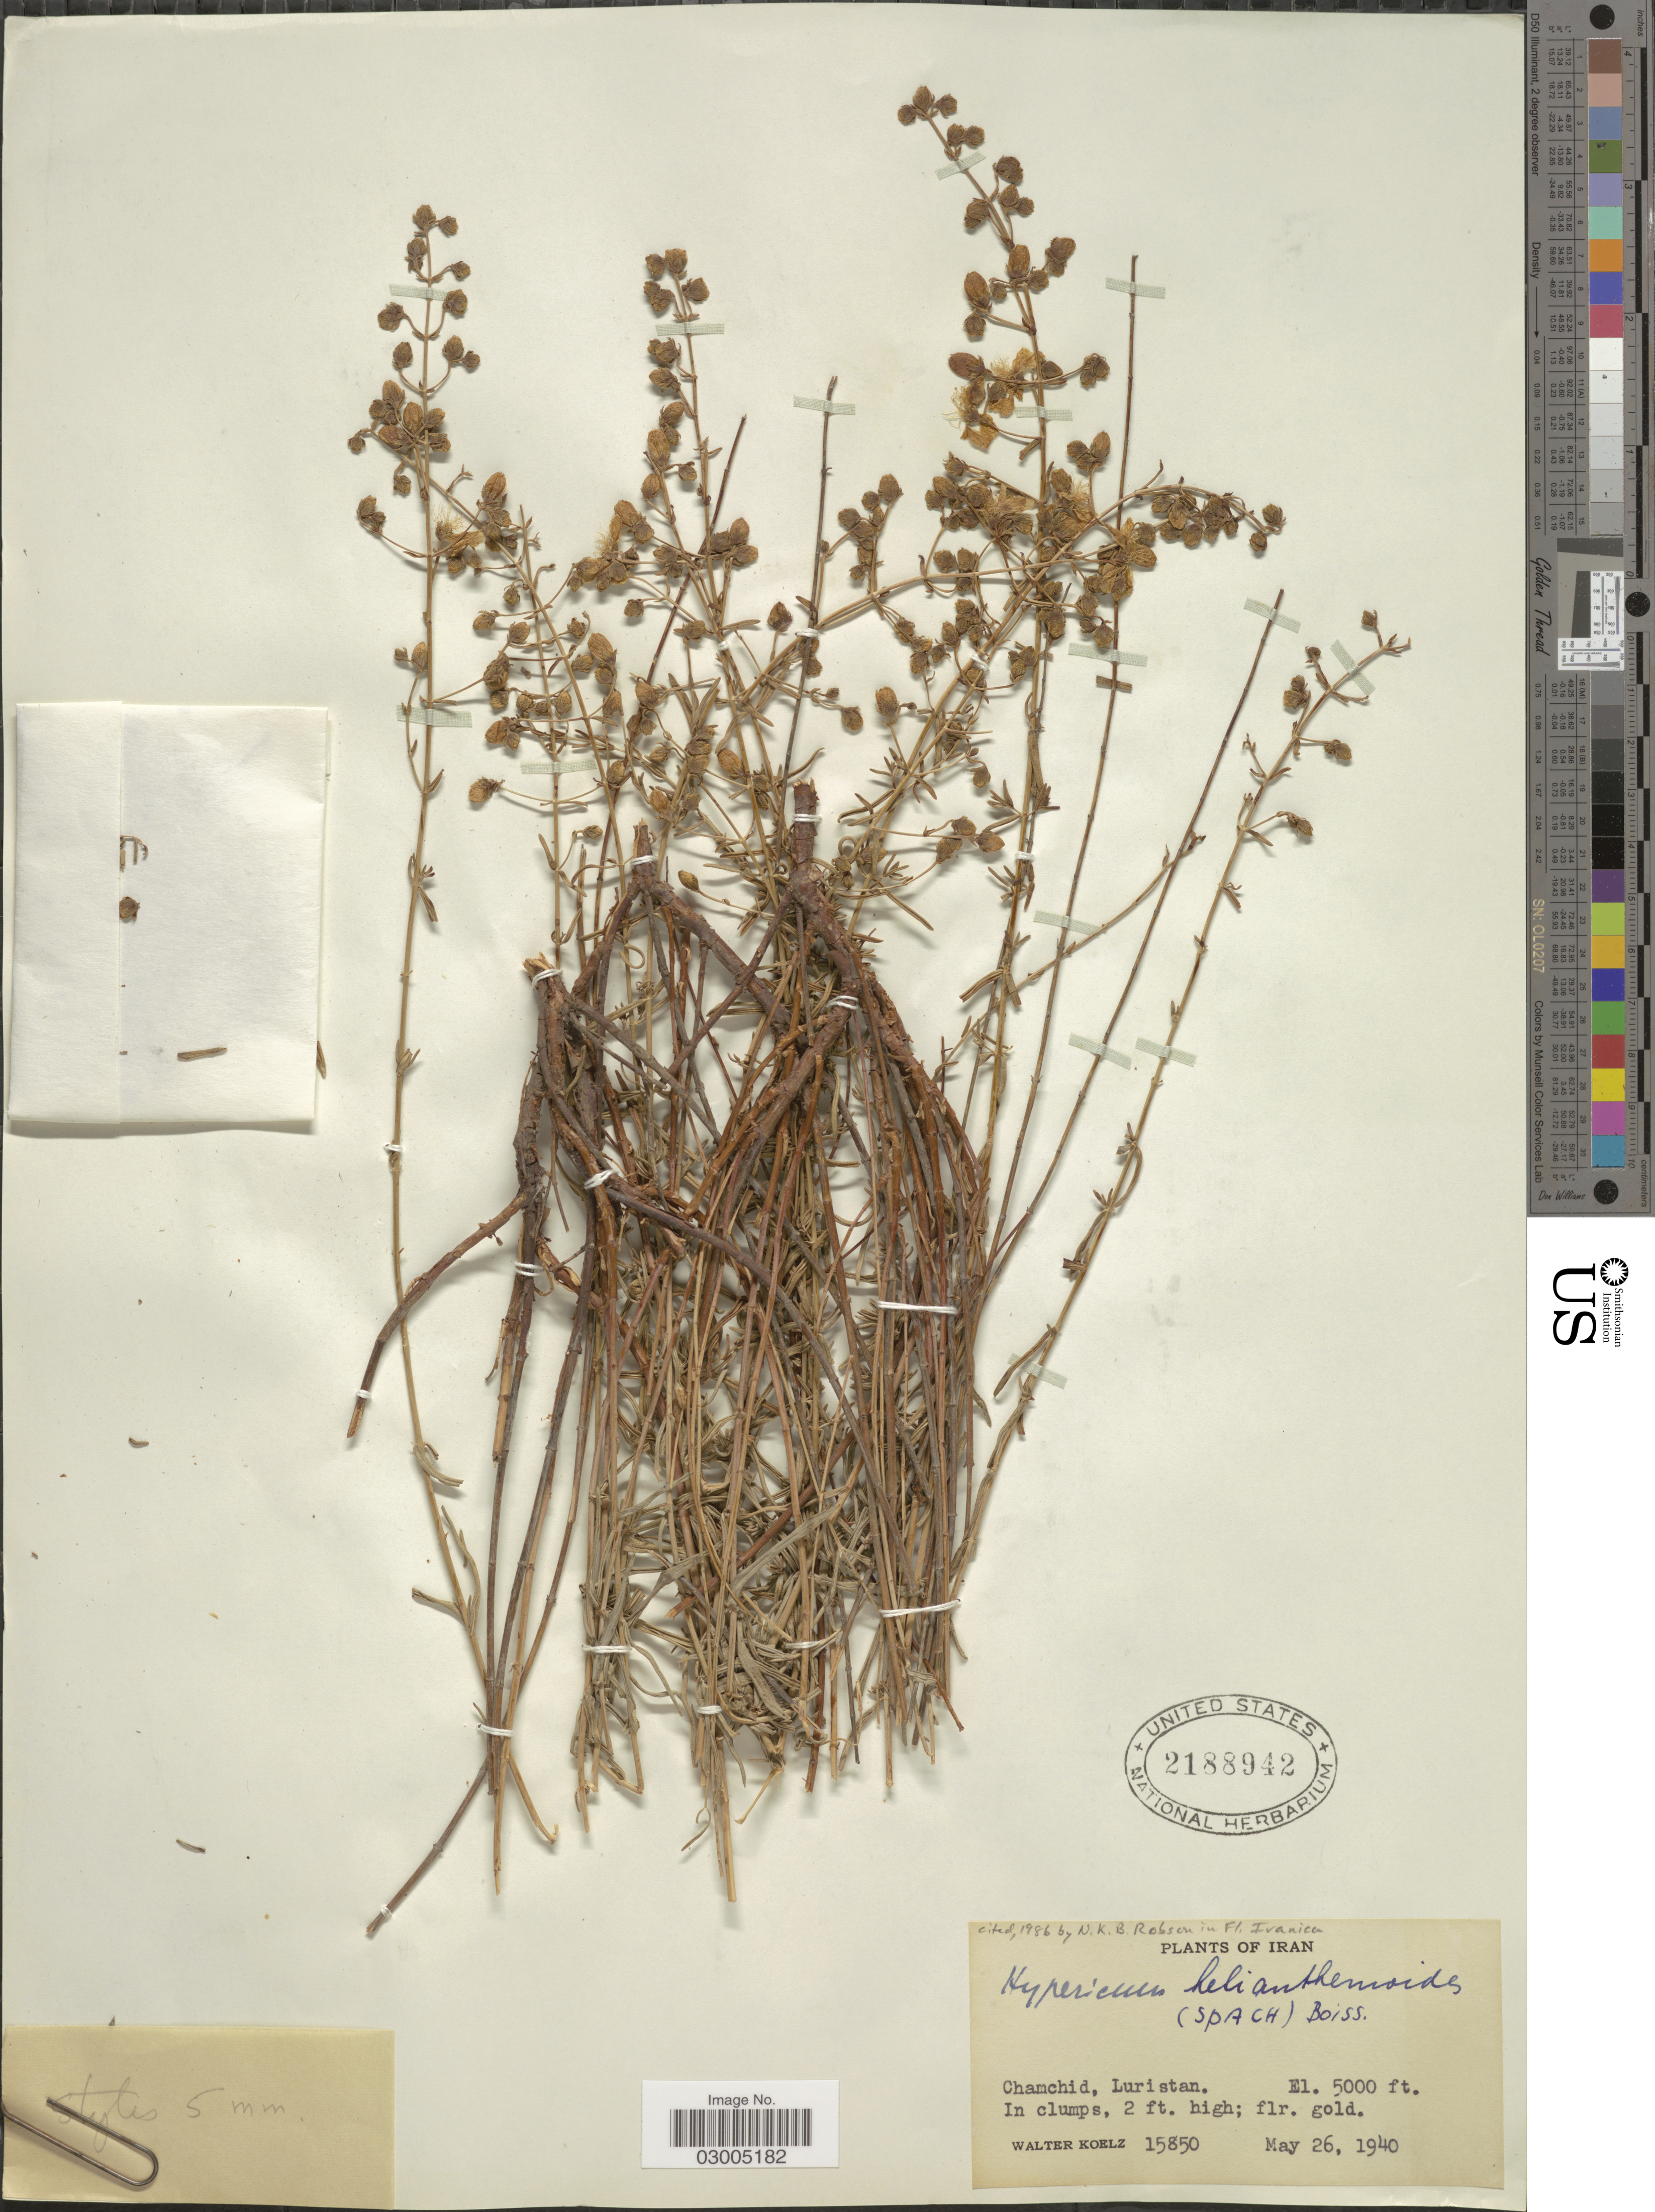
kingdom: Plantae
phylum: Tracheophyta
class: Magnoliopsida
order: Malpighiales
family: Hypericaceae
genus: Hypericum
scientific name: Hypericum helianthemoides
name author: (Spach) Boiss.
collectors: W. N. Koelz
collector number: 15850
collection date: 1940-05-26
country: Iran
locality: Chamchid, Luristan.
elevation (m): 1524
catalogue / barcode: US 2188942